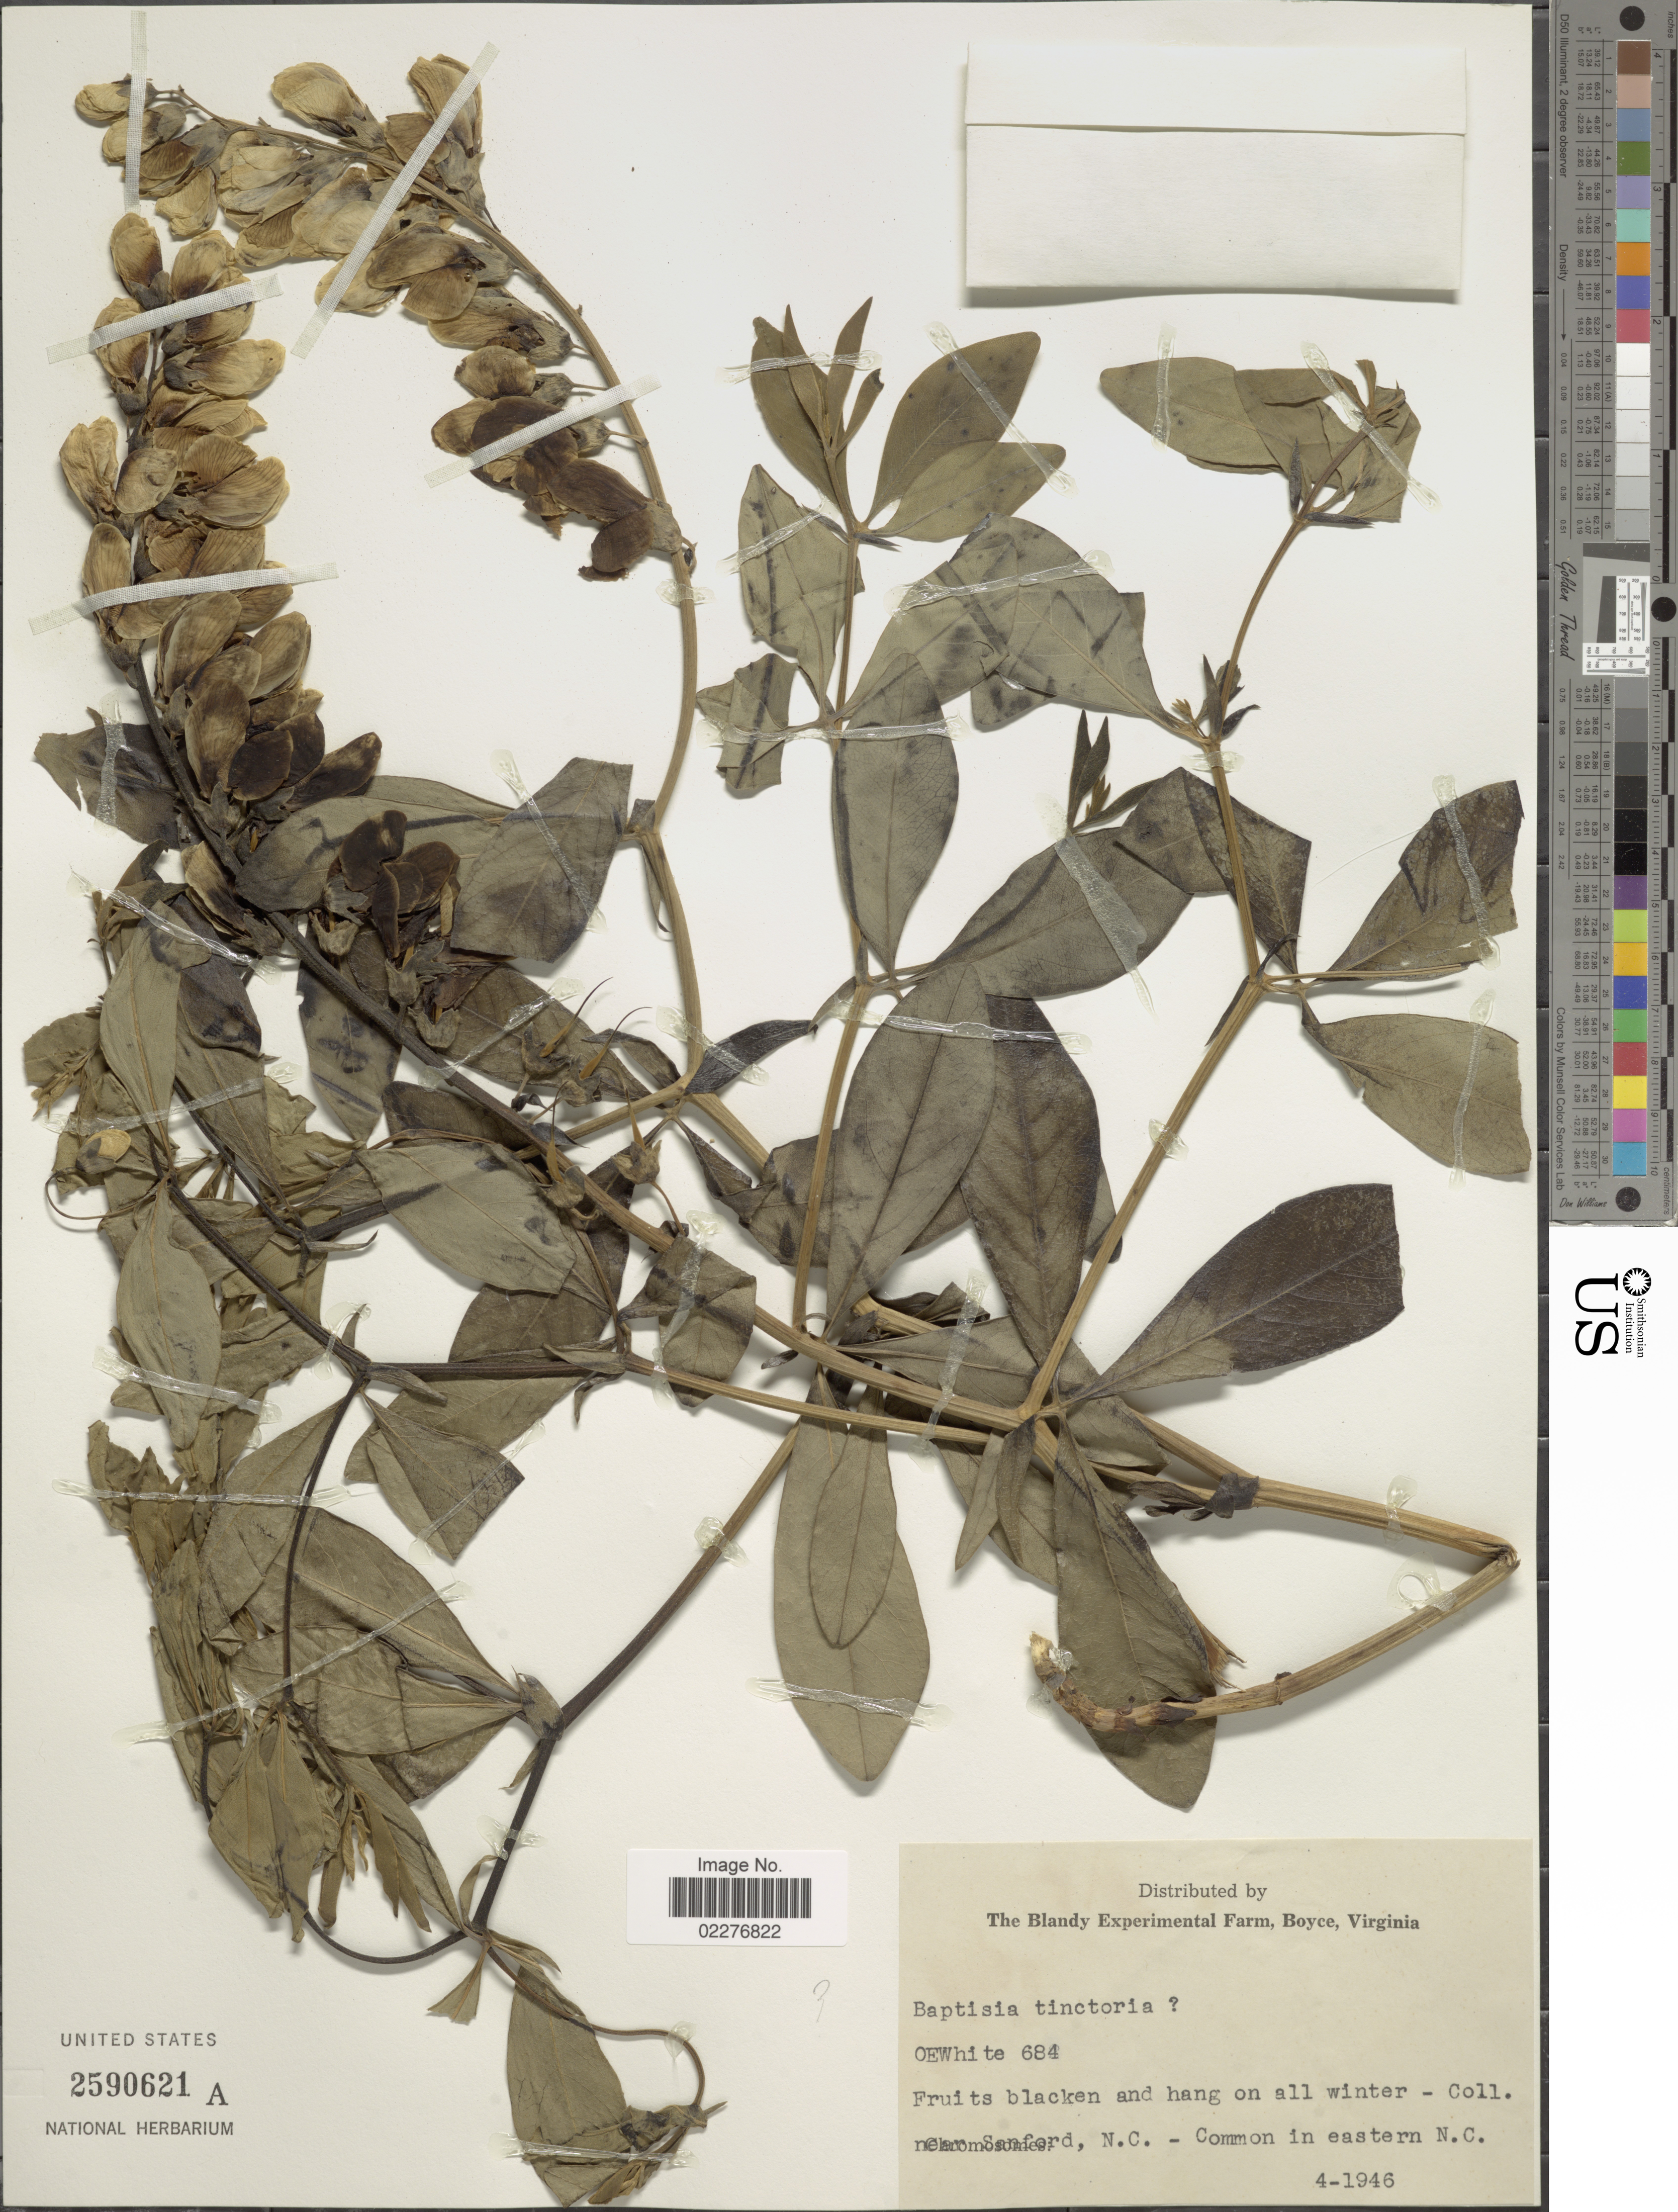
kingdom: Plantae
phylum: Tracheophyta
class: Magnoliopsida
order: Fabales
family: Fabaceae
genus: Baptisia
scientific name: Baptisia leucantha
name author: Torr. & A. Gray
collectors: O. E. White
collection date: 1946-04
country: United States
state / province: North Carolina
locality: Sanford, Common in eastern N.C.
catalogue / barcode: US 2590621A